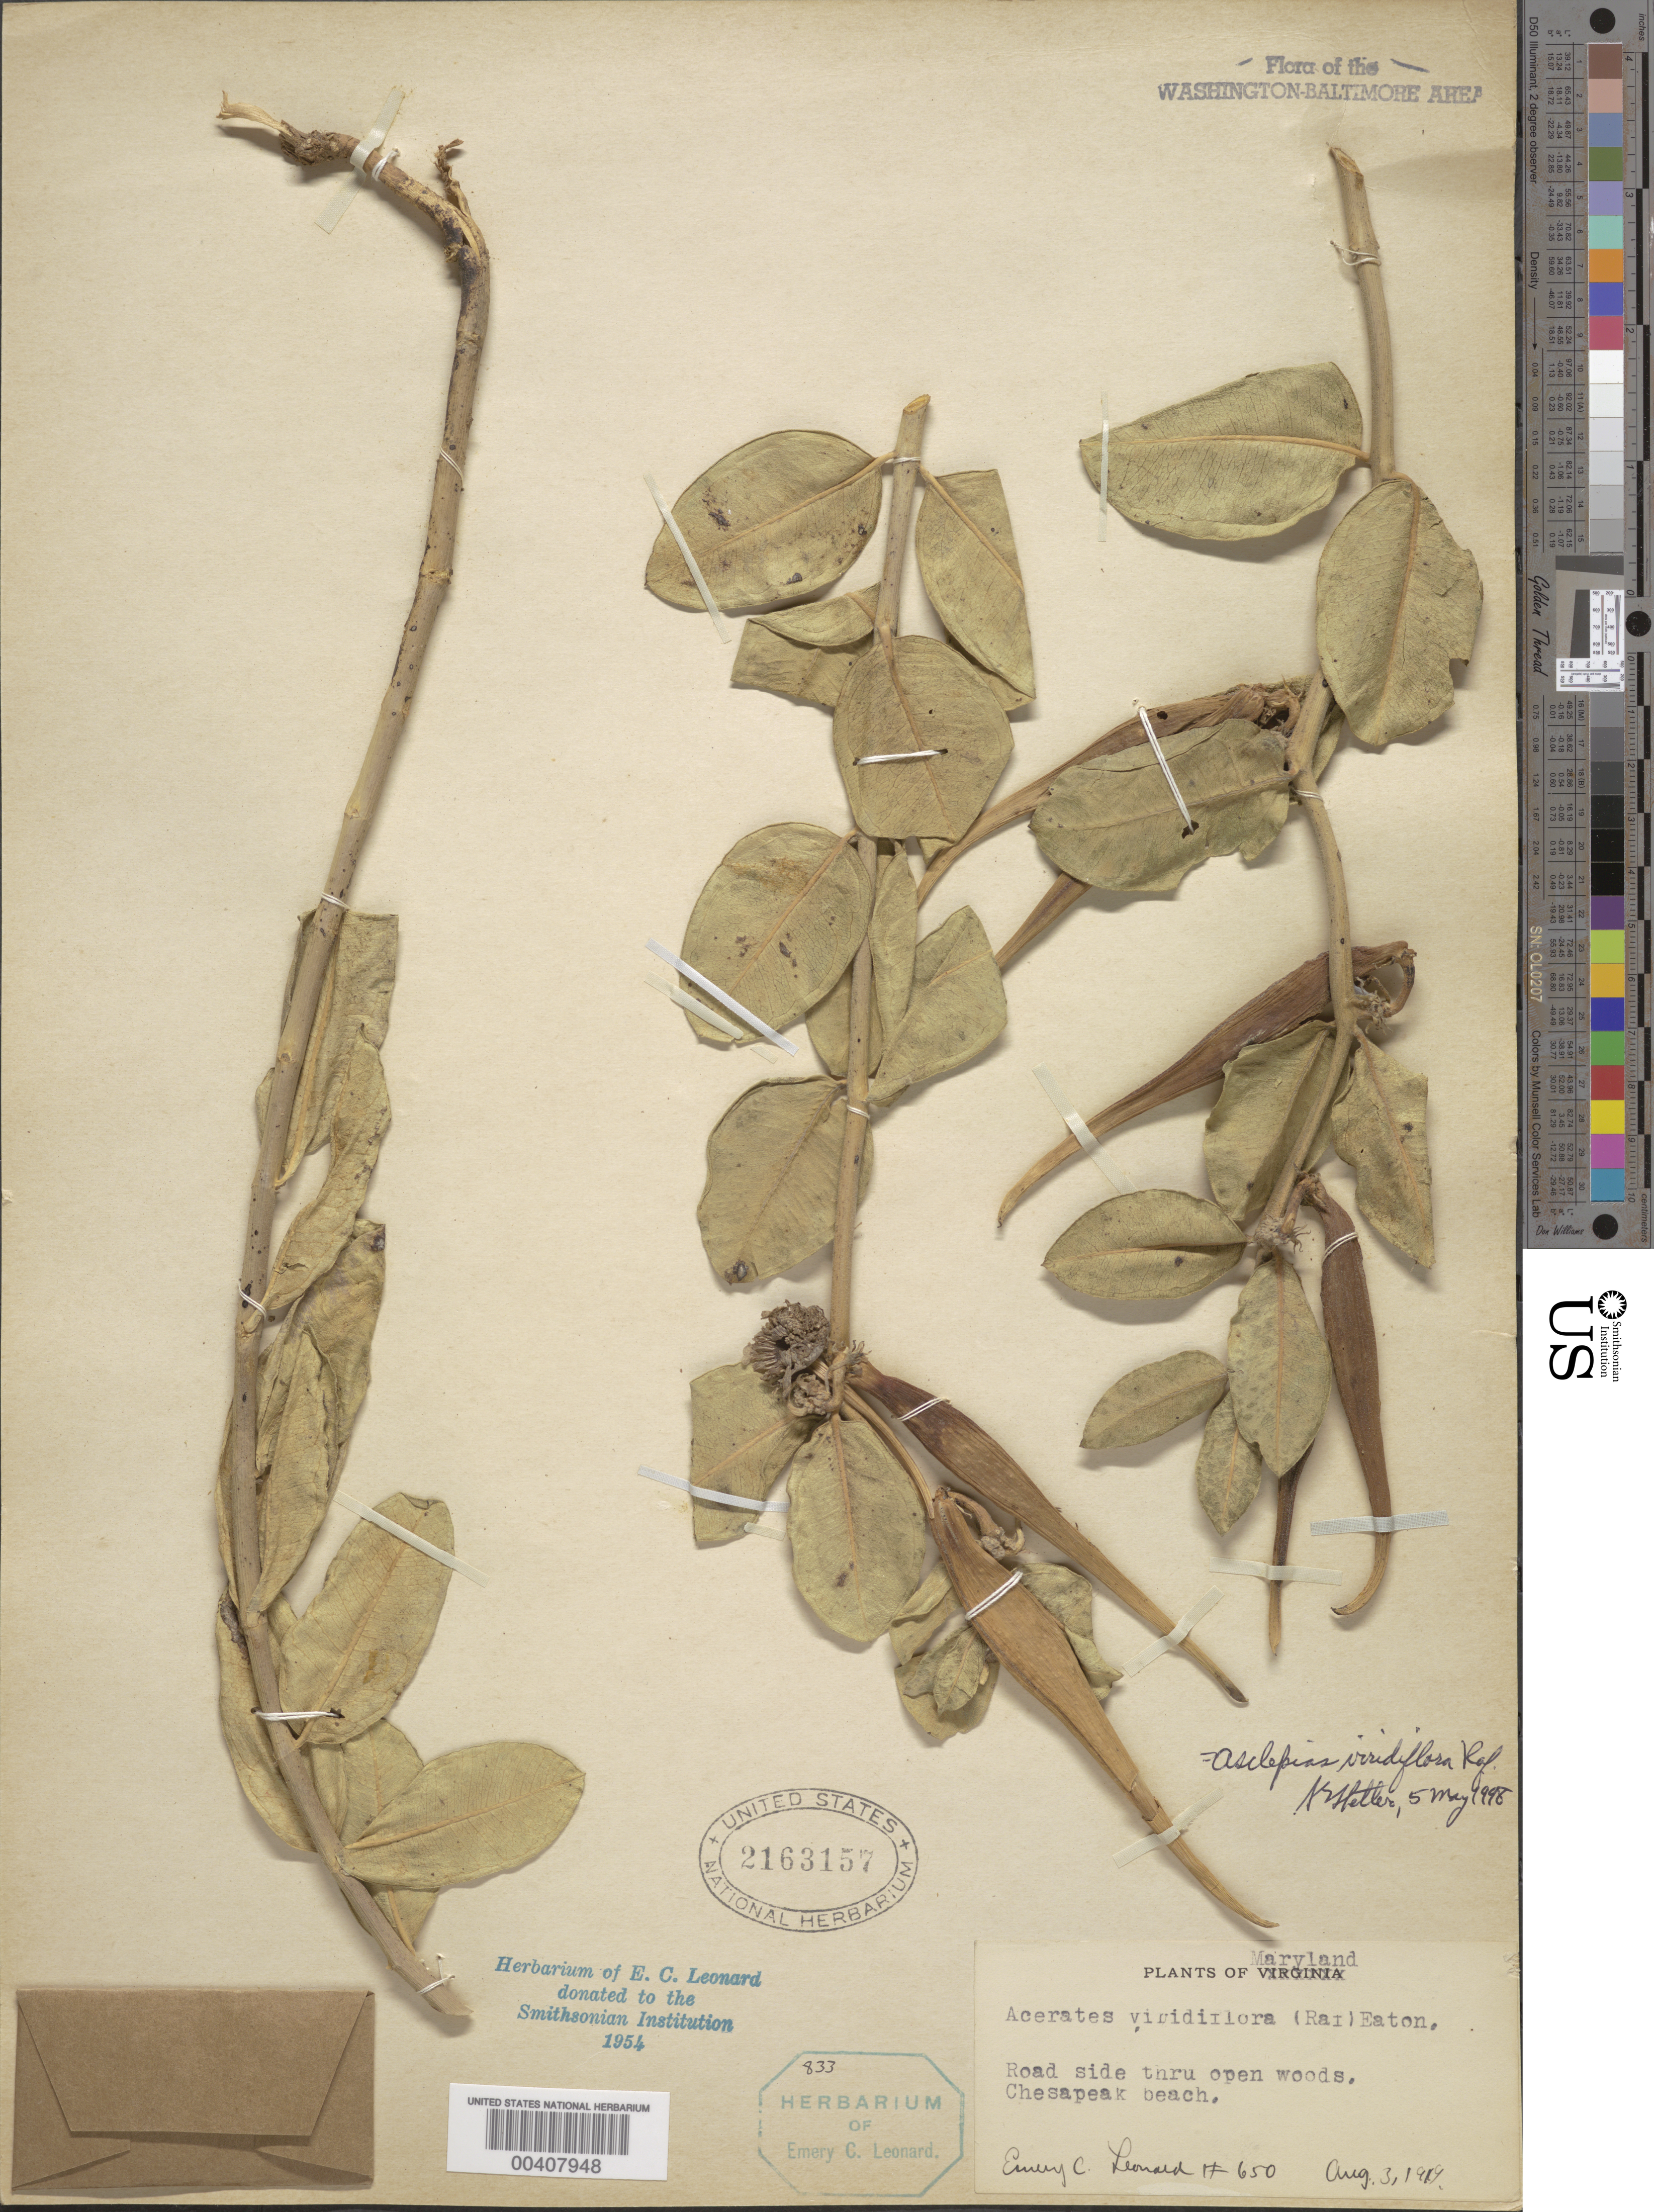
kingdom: Plantae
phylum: Tracheophyta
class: Magnoliopsida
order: Gentianales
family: Apocynaceae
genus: Asclepias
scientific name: Asclepias viridiflora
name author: Raf.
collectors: E. C. Leonard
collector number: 650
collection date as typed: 03 Aug 1919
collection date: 1919-08-03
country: United States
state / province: Maryland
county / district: Calvert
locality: Chesapeake Beach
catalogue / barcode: US 2163157